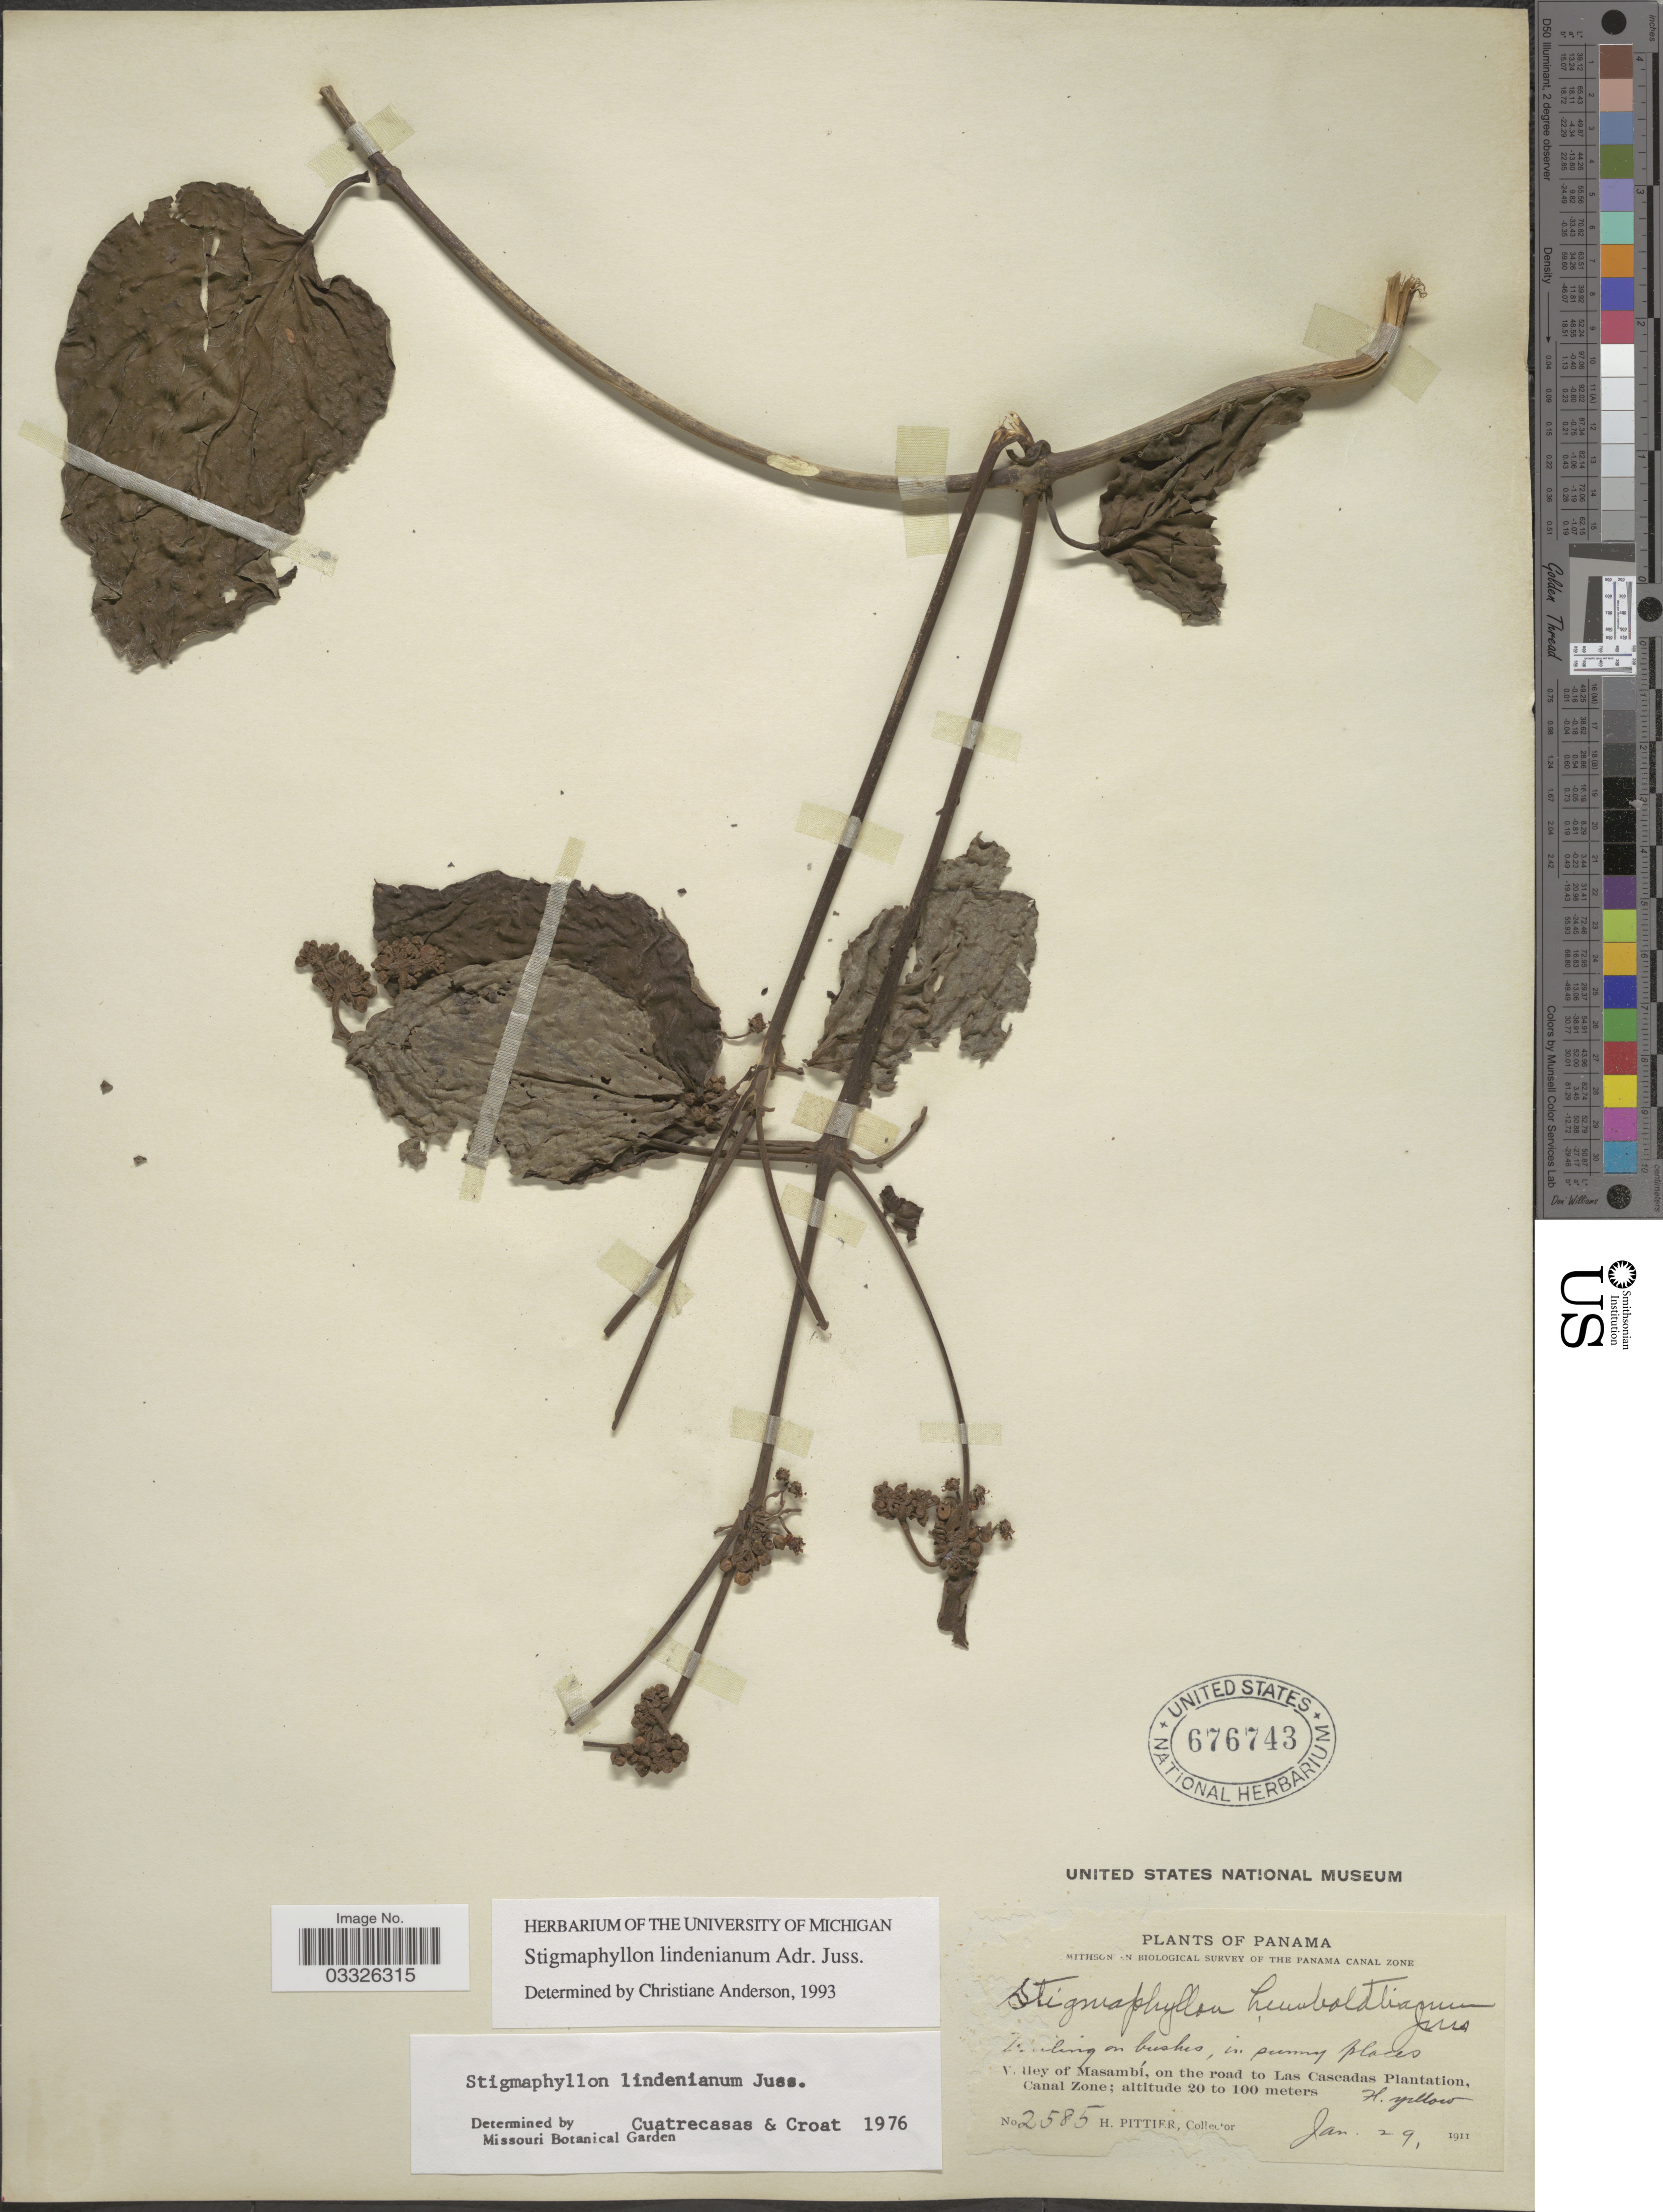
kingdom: Plantae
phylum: Tracheophyta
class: Magnoliopsida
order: Malpighiales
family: Malpighiaceae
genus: Stigmaphyllon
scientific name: Stigmaphyllon lindenianum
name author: A. Juss.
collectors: H. F. Pittier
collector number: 2585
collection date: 1911-01-29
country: Panama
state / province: Colón / Panamá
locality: Valley of Masambí, on the road to Las Cascadas Plantation, Canal Zone.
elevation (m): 20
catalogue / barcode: US 676743